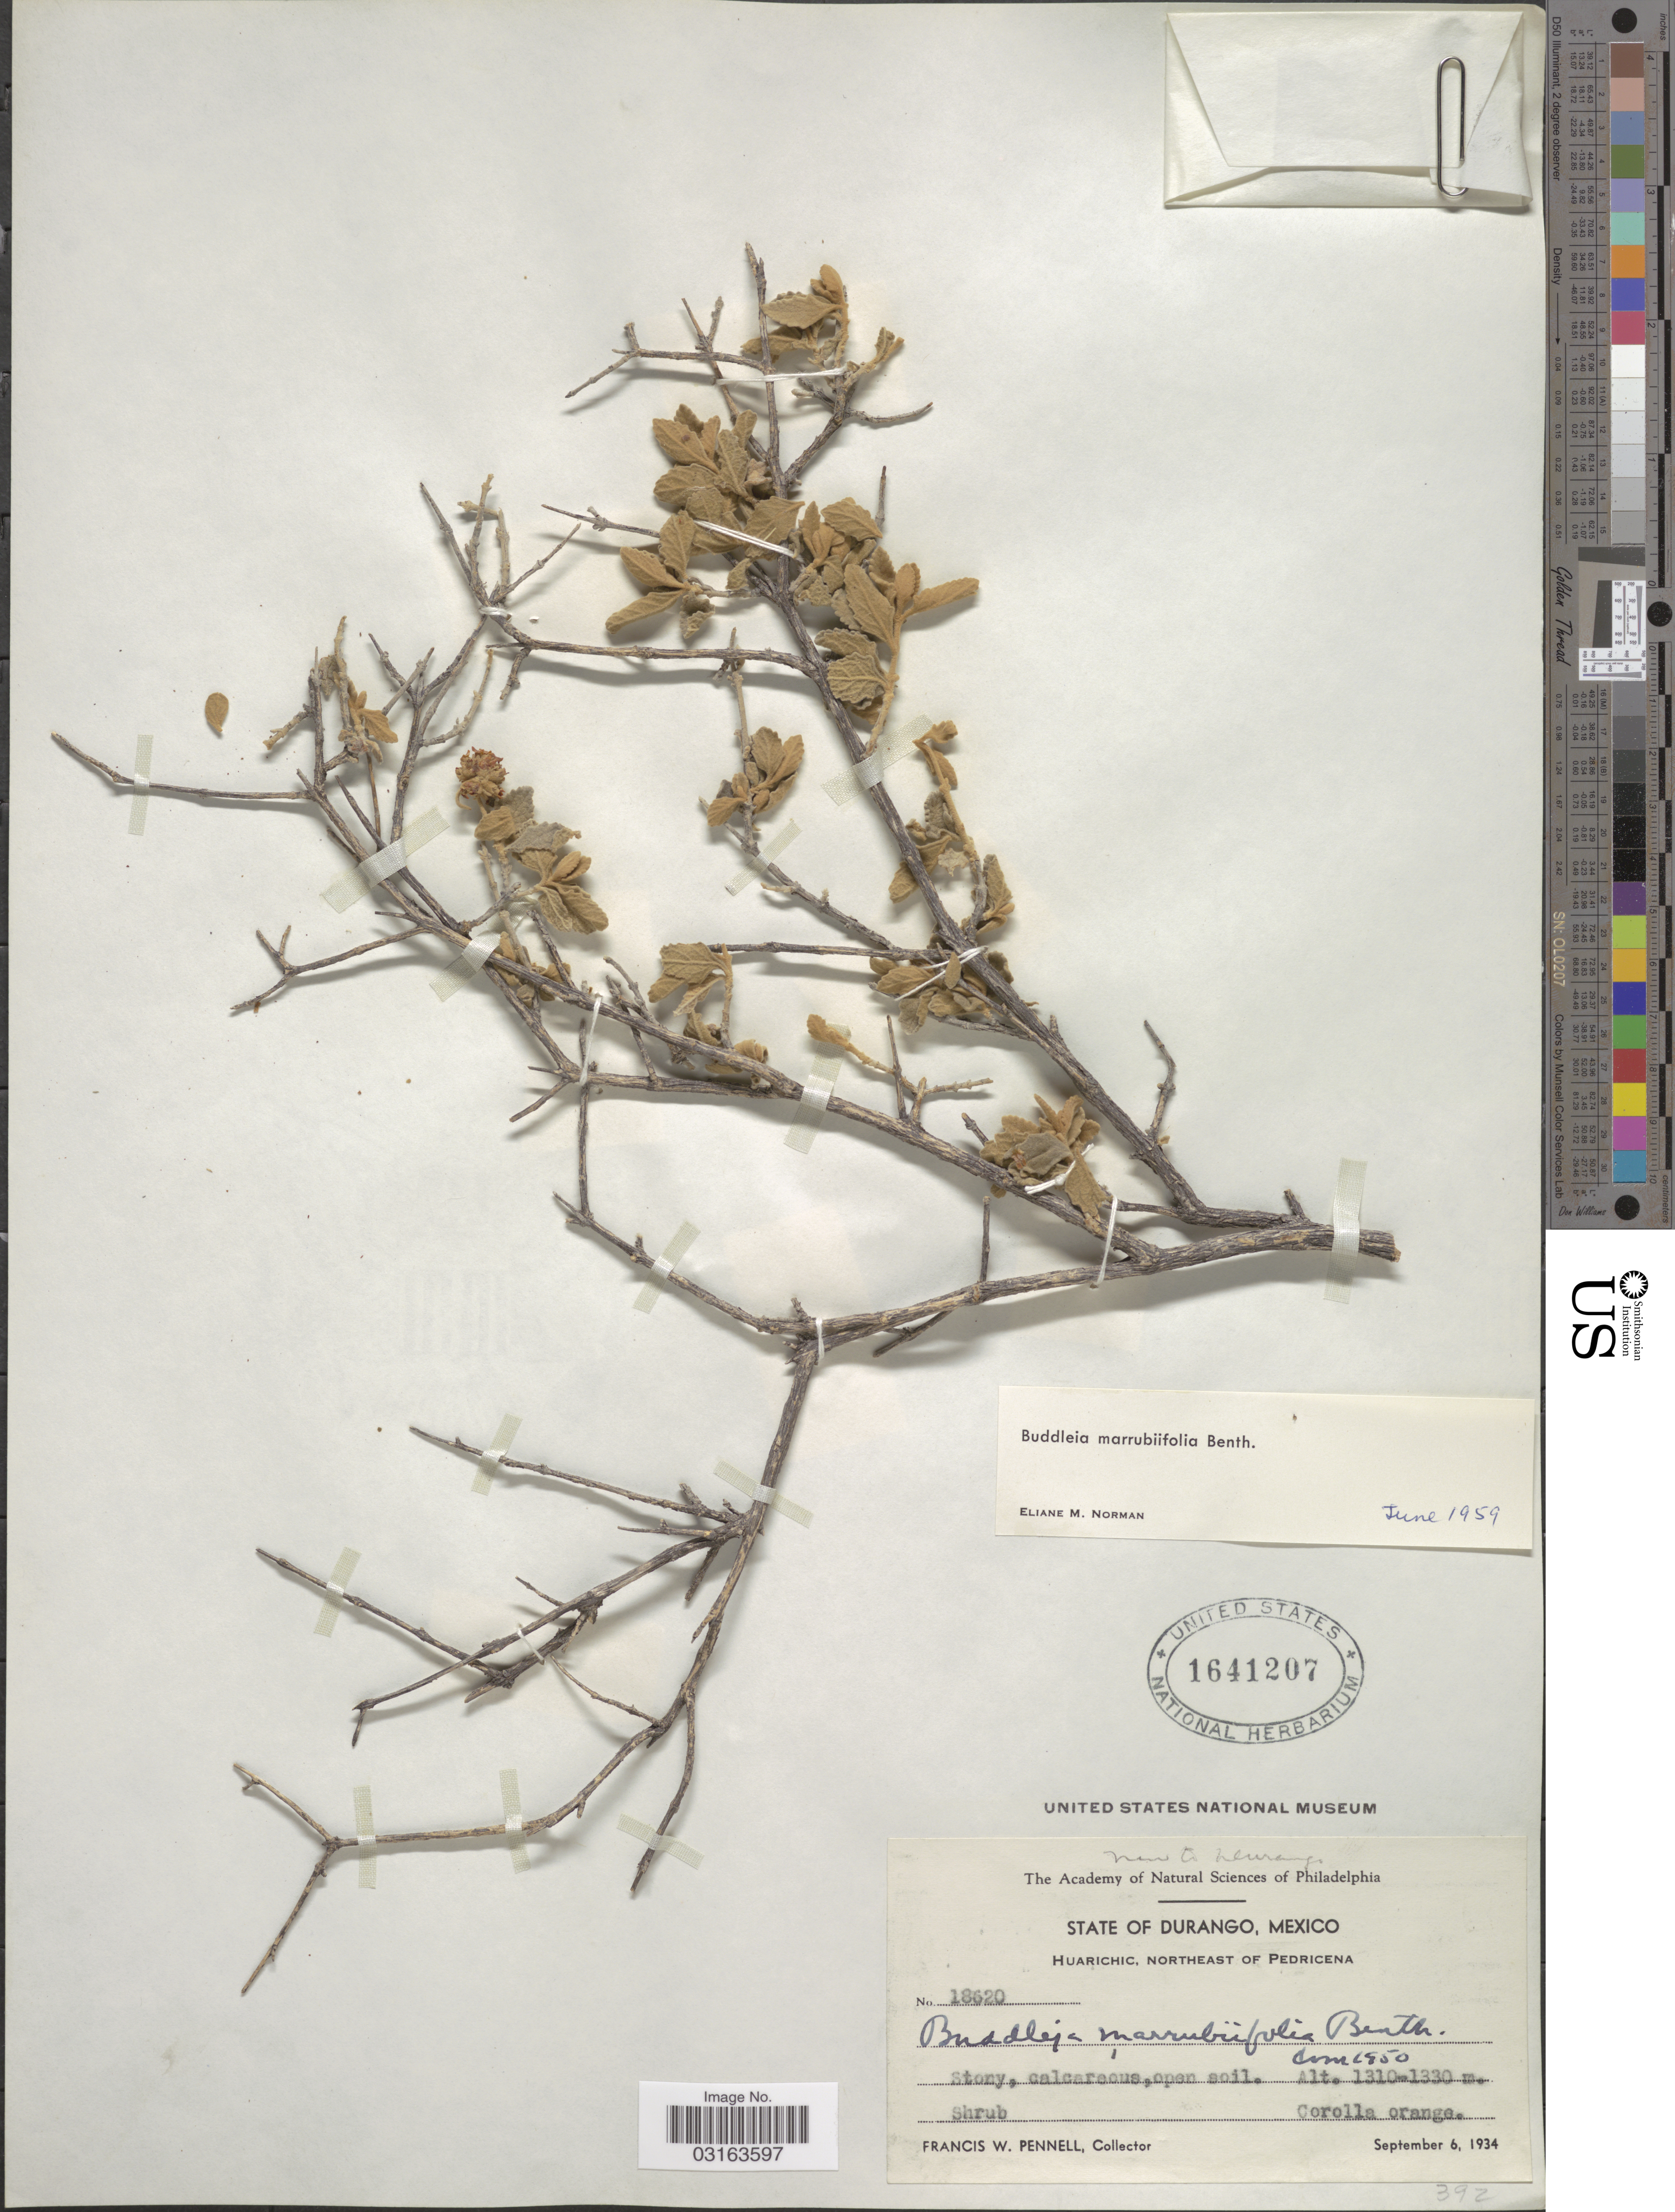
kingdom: Plantae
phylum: Tracheophyta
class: Magnoliopsida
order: Lamiales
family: Scrophulariaceae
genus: Buddleja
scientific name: Buddleja marrubiifolia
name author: Benth.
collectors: F. W. Pennell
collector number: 18620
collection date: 1934-09-06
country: Mexico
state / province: Durango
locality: Huarichic, northeast of Pedricena.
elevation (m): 1310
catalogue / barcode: US 1641207